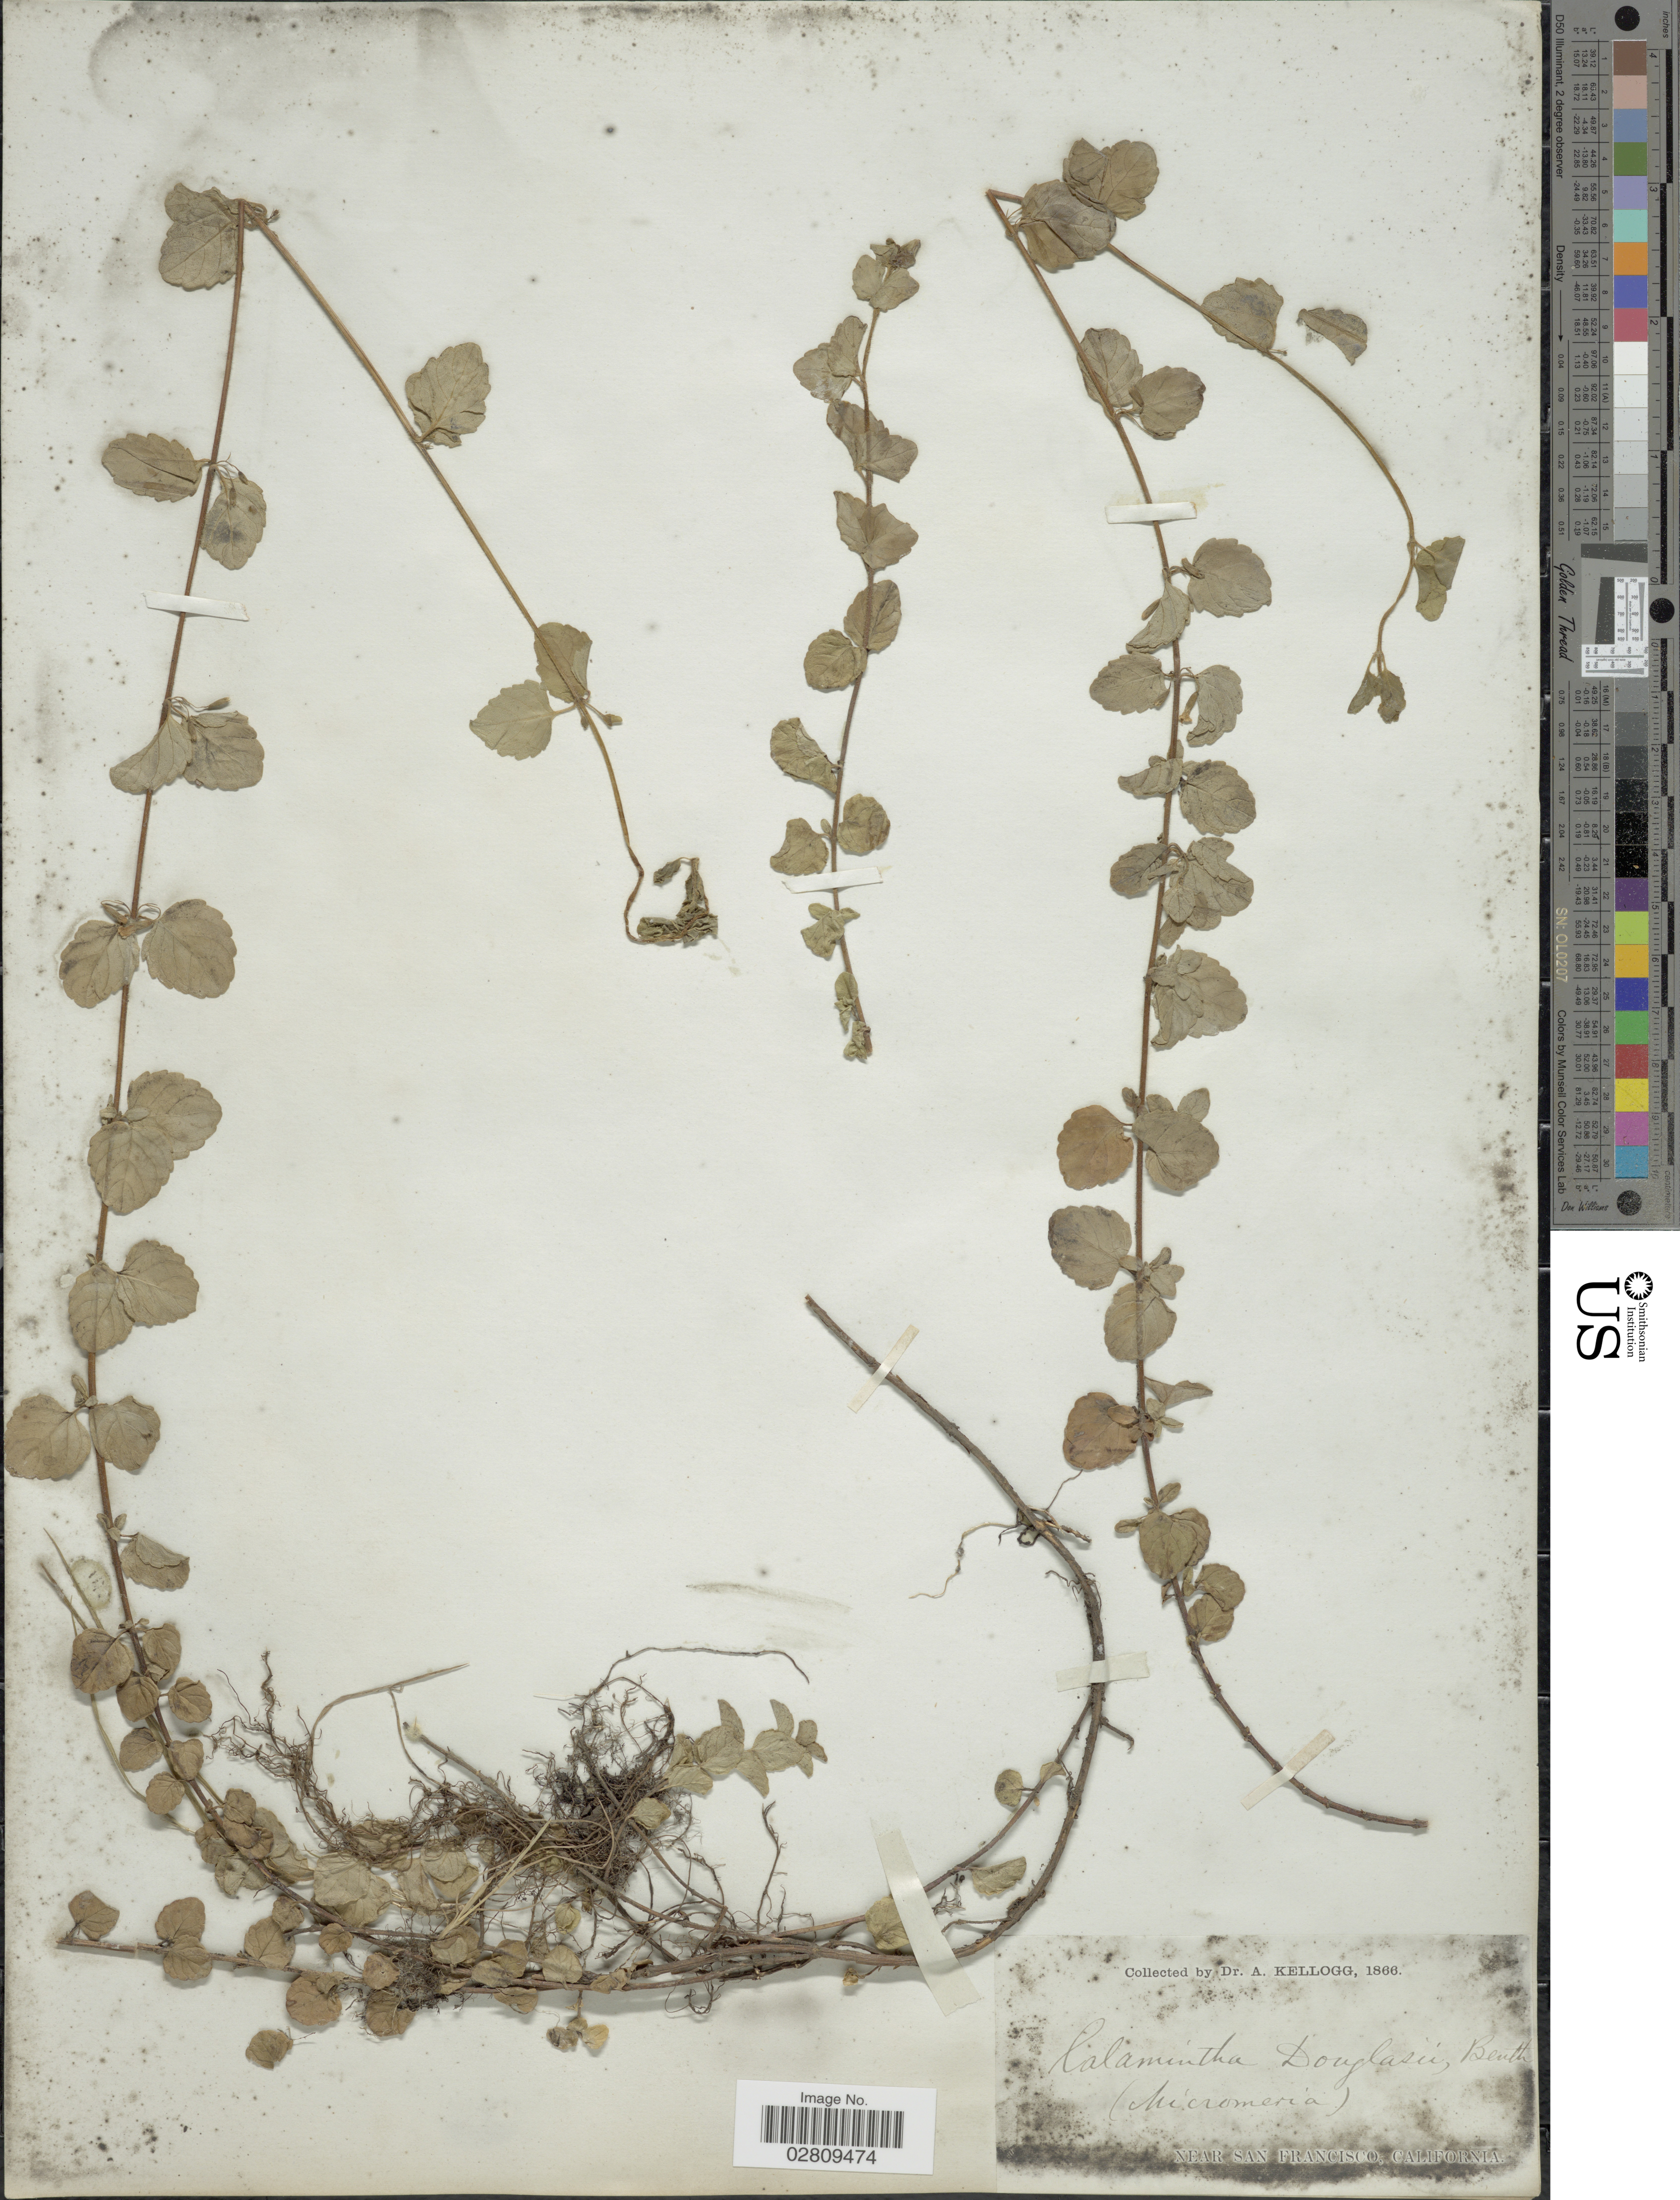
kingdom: Plantae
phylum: Tracheophyta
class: Magnoliopsida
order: Lamiales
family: Lamiaceae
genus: Micromeria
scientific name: Micromeria douglasii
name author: Benth.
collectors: A. Kellogg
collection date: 1866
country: United States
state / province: California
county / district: San Francisco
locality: Near San Francisco.